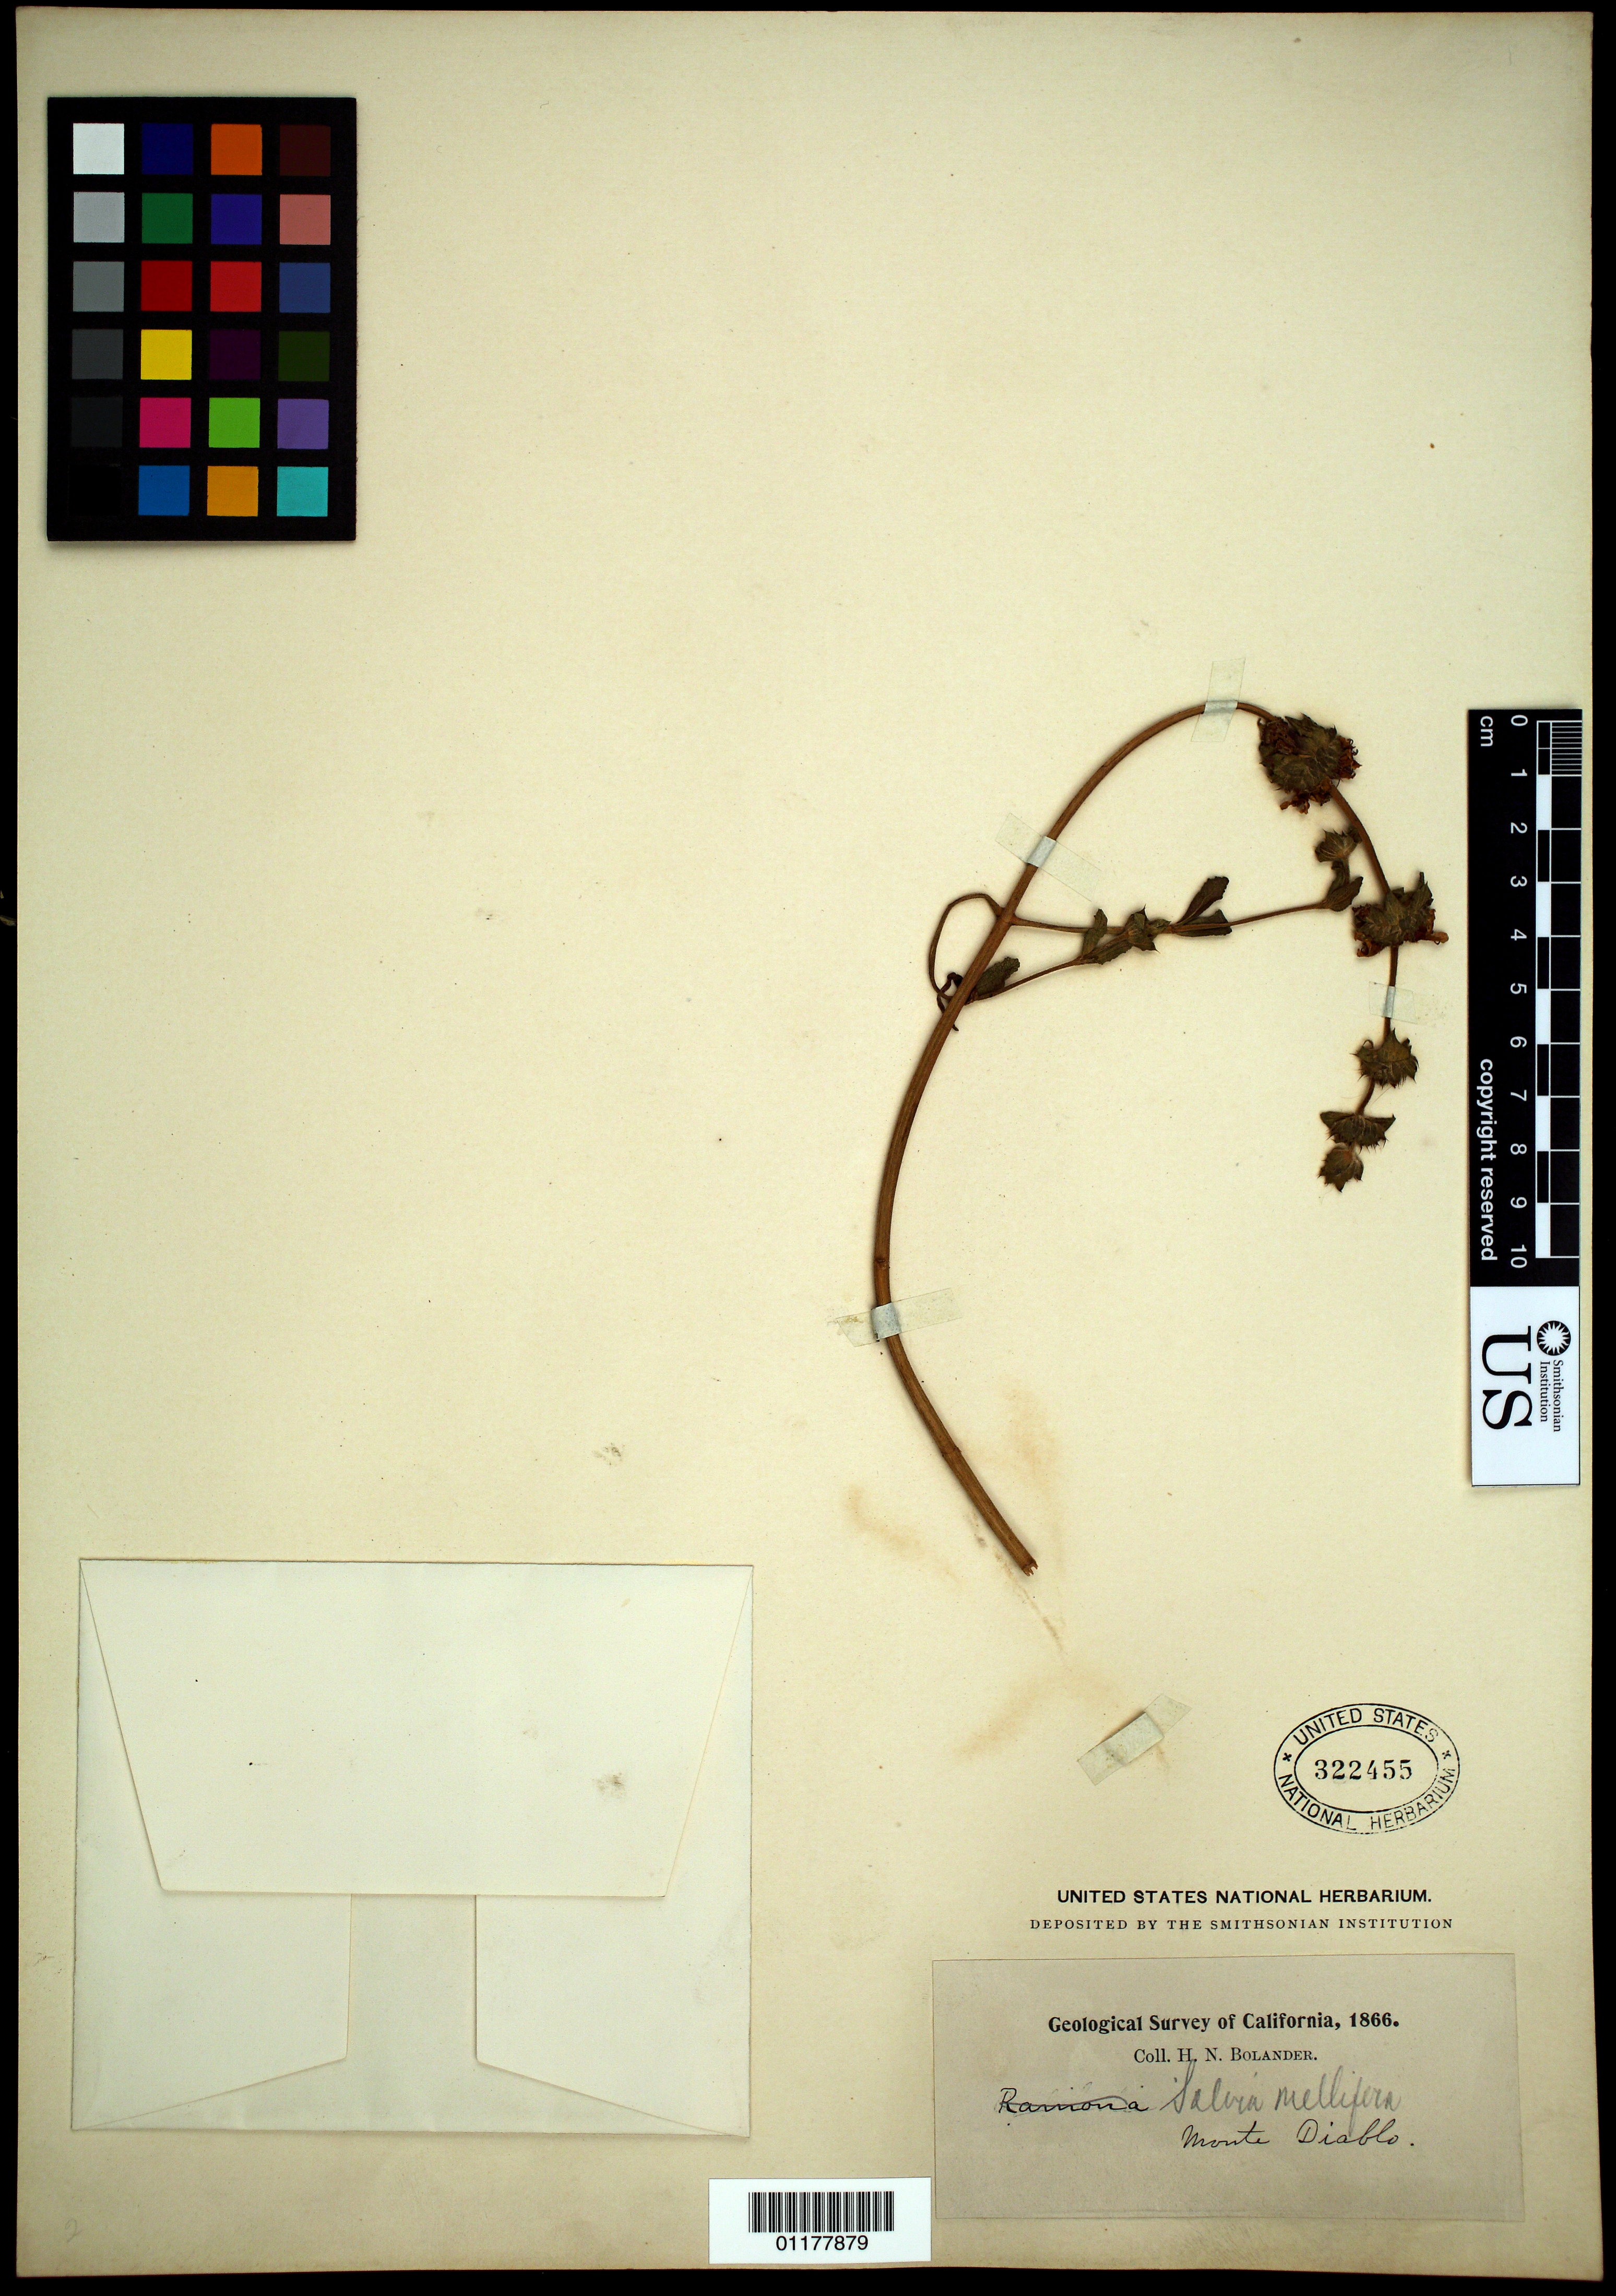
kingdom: Plantae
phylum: Tracheophyta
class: Magnoliopsida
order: Lamiales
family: Lamiaceae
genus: Salvia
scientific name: Salvia mellifera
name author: Greene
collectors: H. Bolander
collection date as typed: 1866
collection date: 1866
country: United States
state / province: California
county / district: Contra Costa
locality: Monte Diablo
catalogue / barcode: US 322455